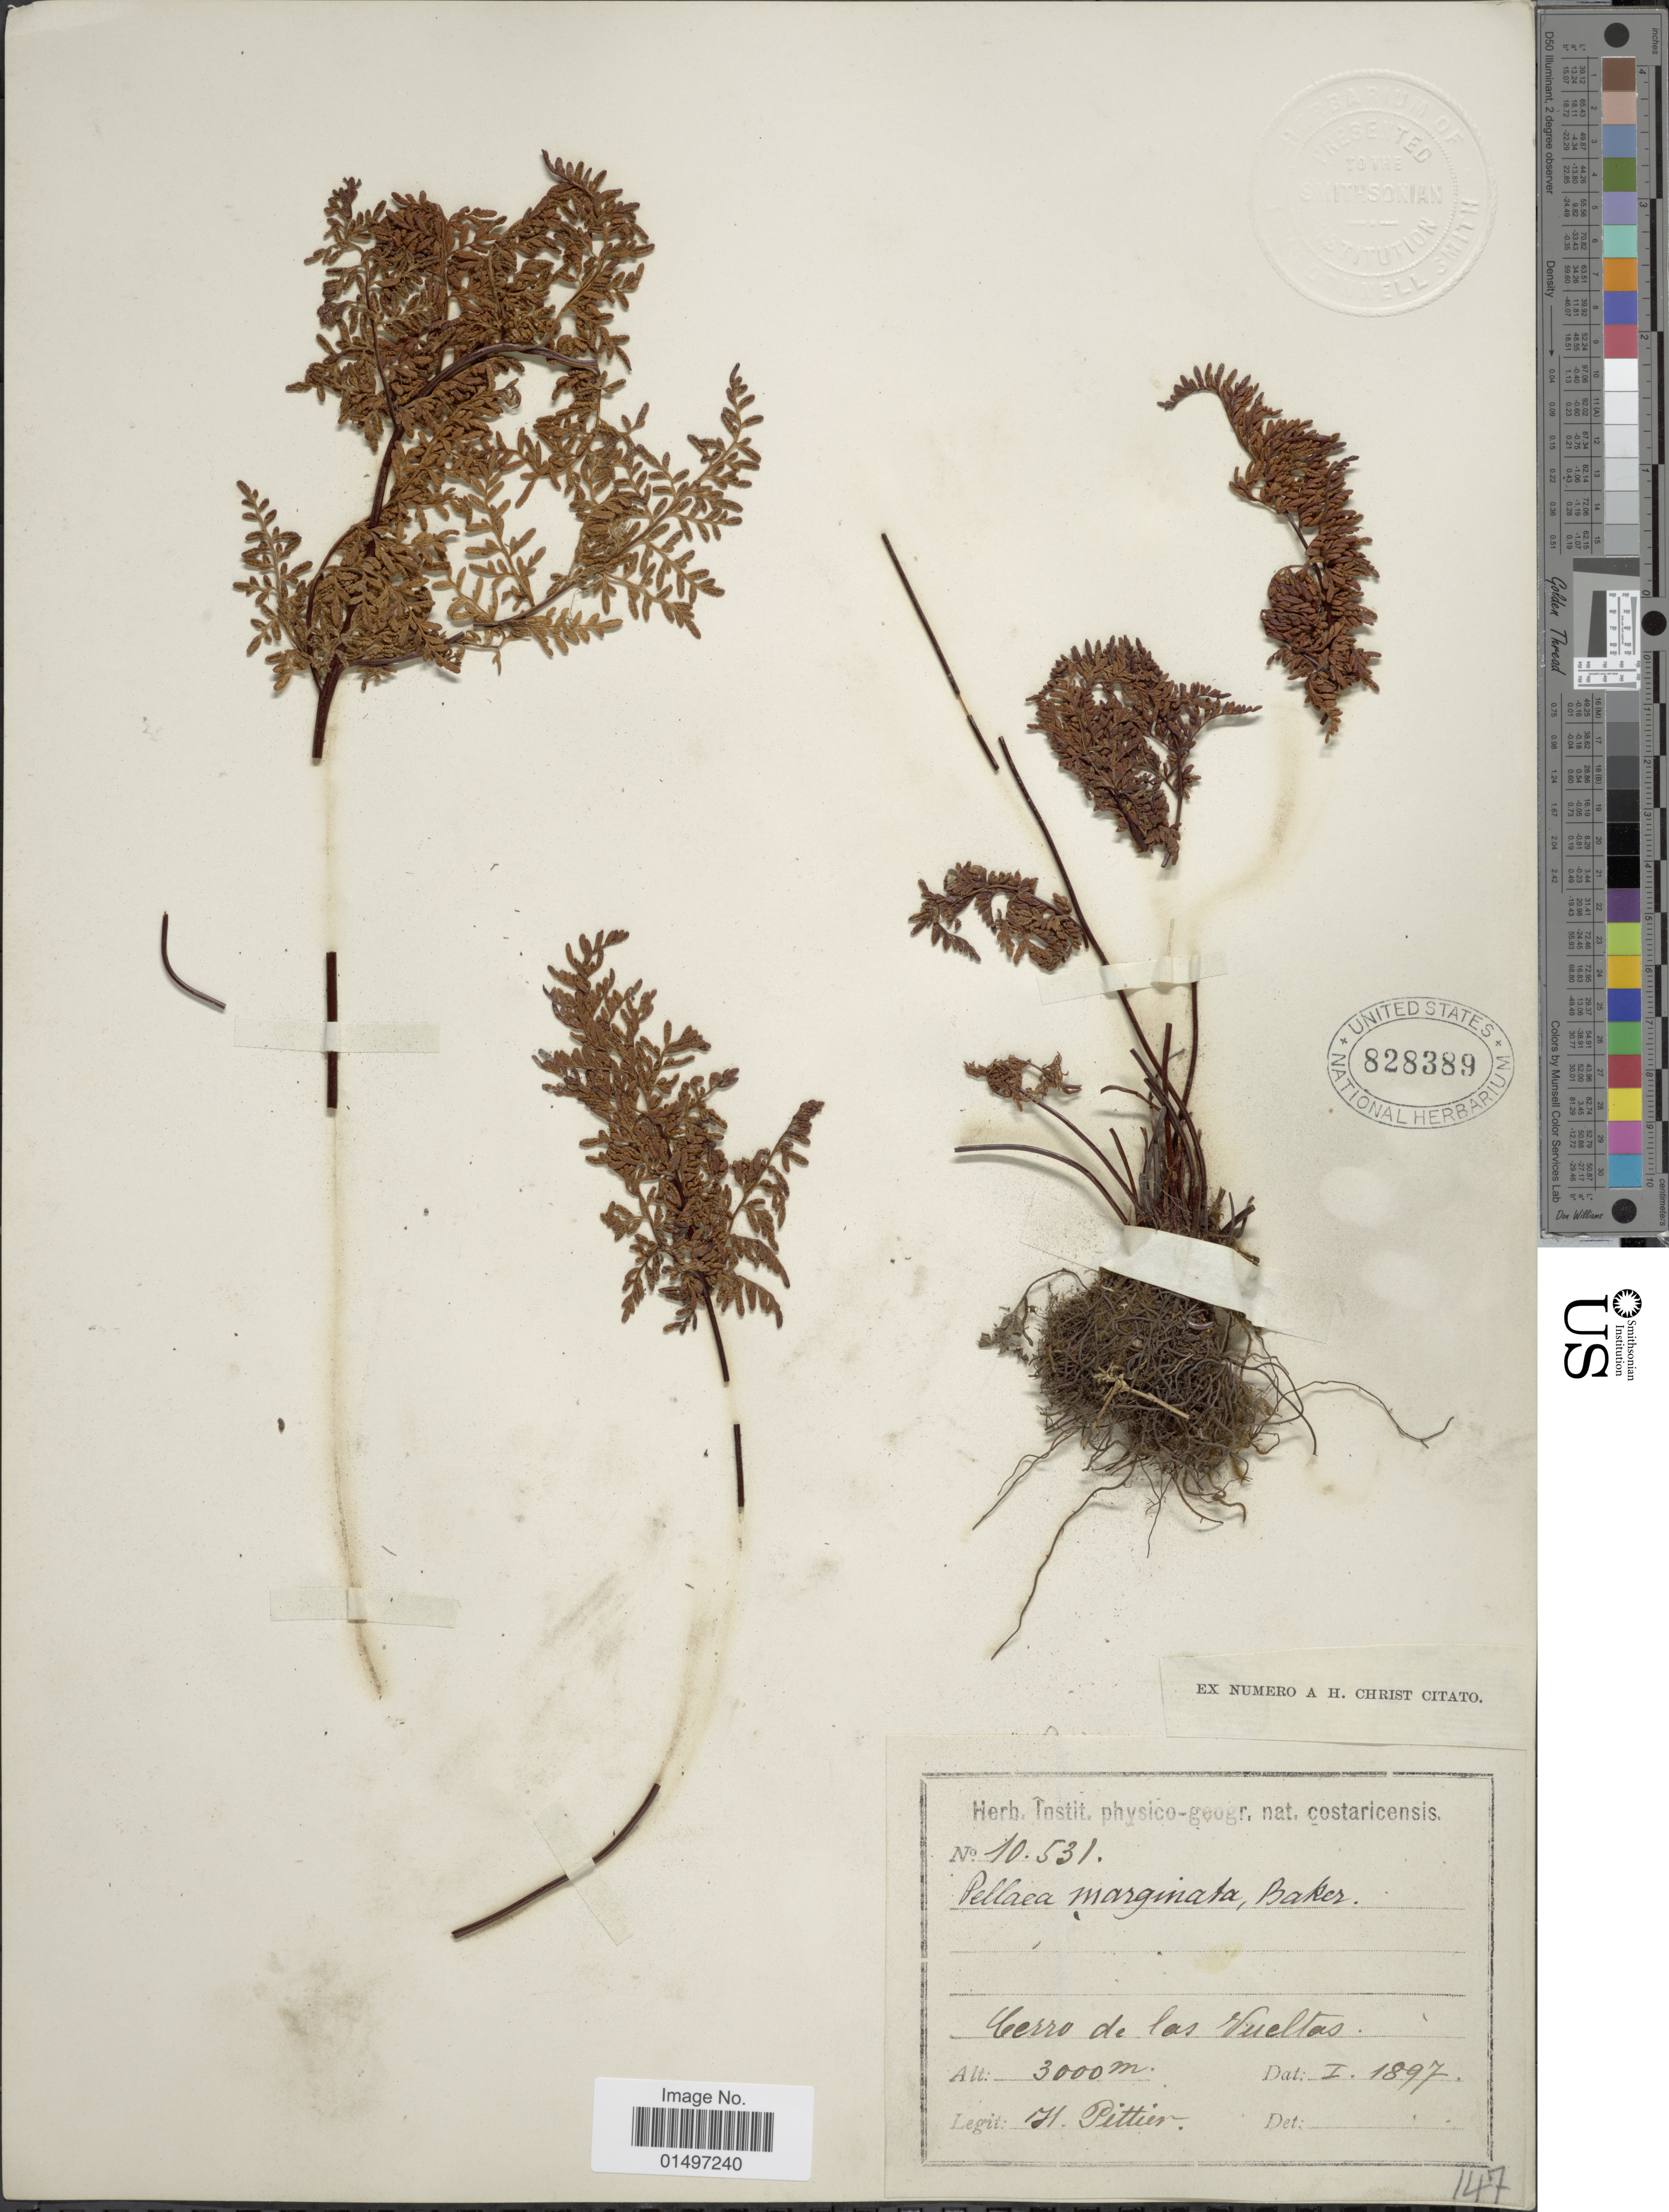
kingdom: Plantae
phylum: Tracheophyta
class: Polypodiopsida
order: Polypodiales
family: Pteridaceae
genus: Gaga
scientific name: Gaga marginata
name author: (Kunth) Fay W. Li & Windham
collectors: H. F. Pittier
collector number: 10531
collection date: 1897-01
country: Costa Rica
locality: Cerro de las Vueltas.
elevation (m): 3000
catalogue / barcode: US 828389